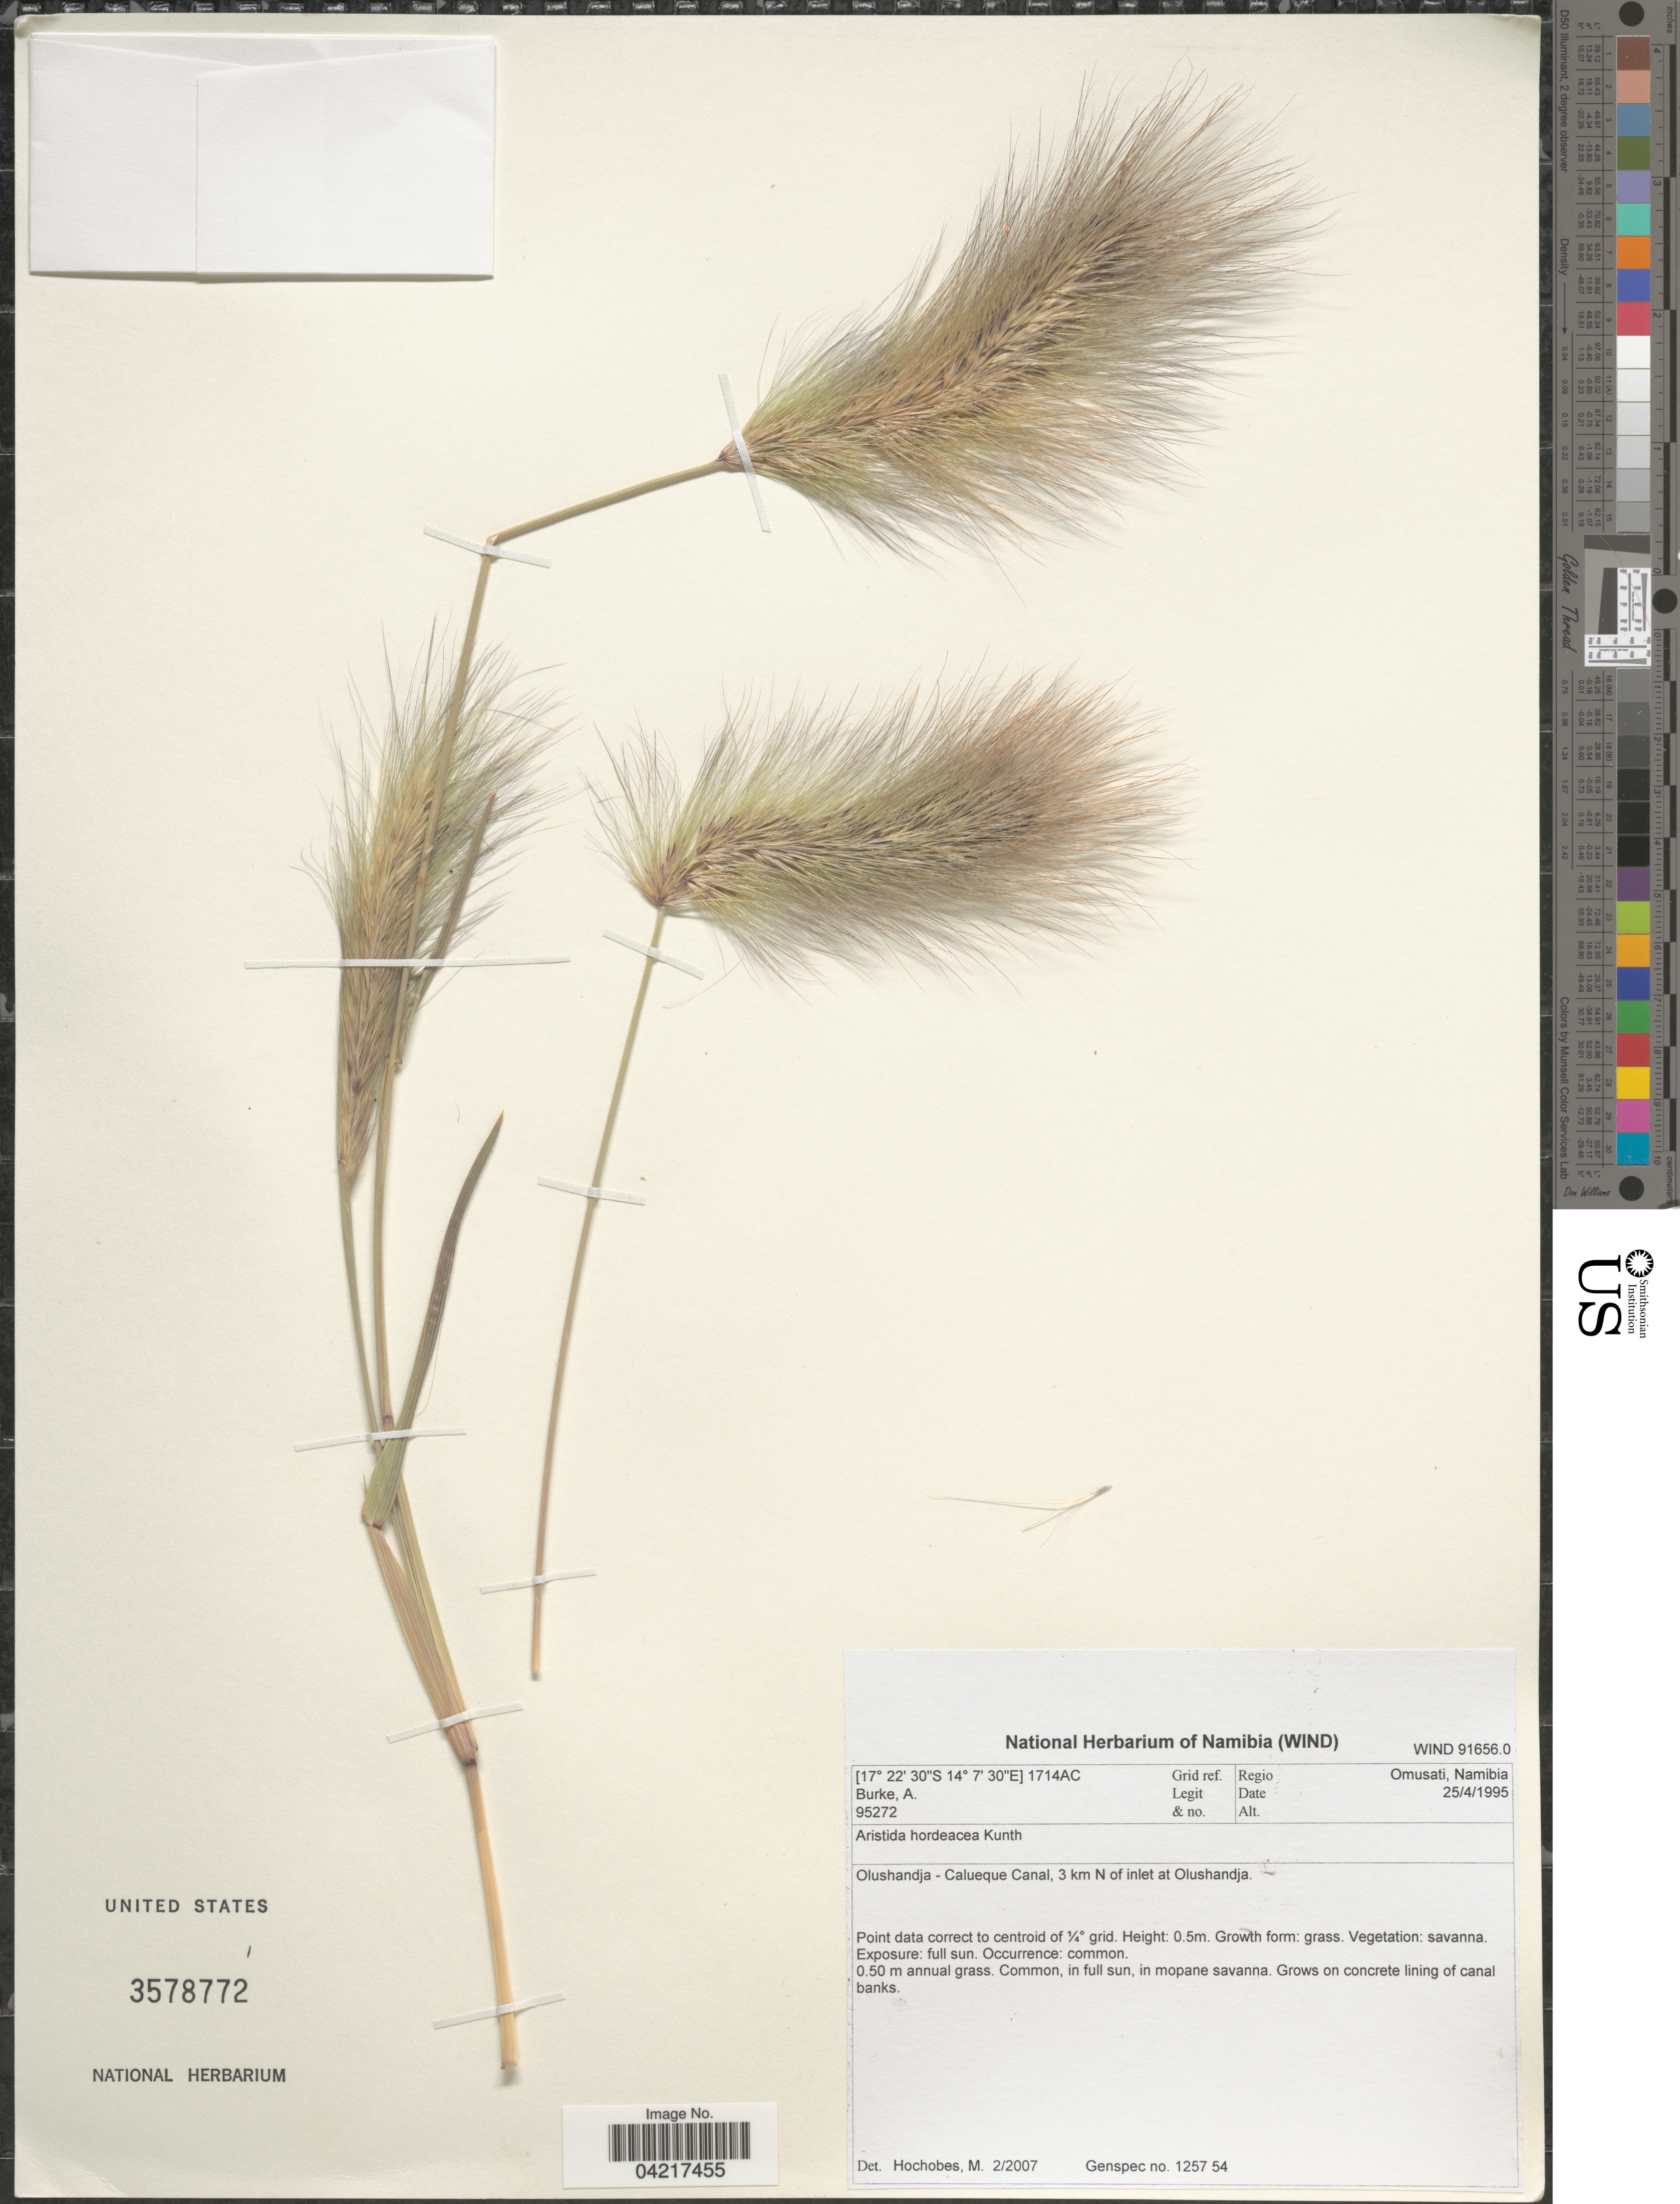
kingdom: Plantae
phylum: Tracheophyta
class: Liliopsida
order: Poales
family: Poaceae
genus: Aristida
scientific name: Aristida hordeacea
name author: Kunth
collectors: A. Burke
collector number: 95272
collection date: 1995-04-25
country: Namibia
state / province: Omusati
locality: Regio Omusati. Olushandja - Calueque Canal, 3 km N of inlet at Olushandja. Grid ref. 1714AC.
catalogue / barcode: US 3578772